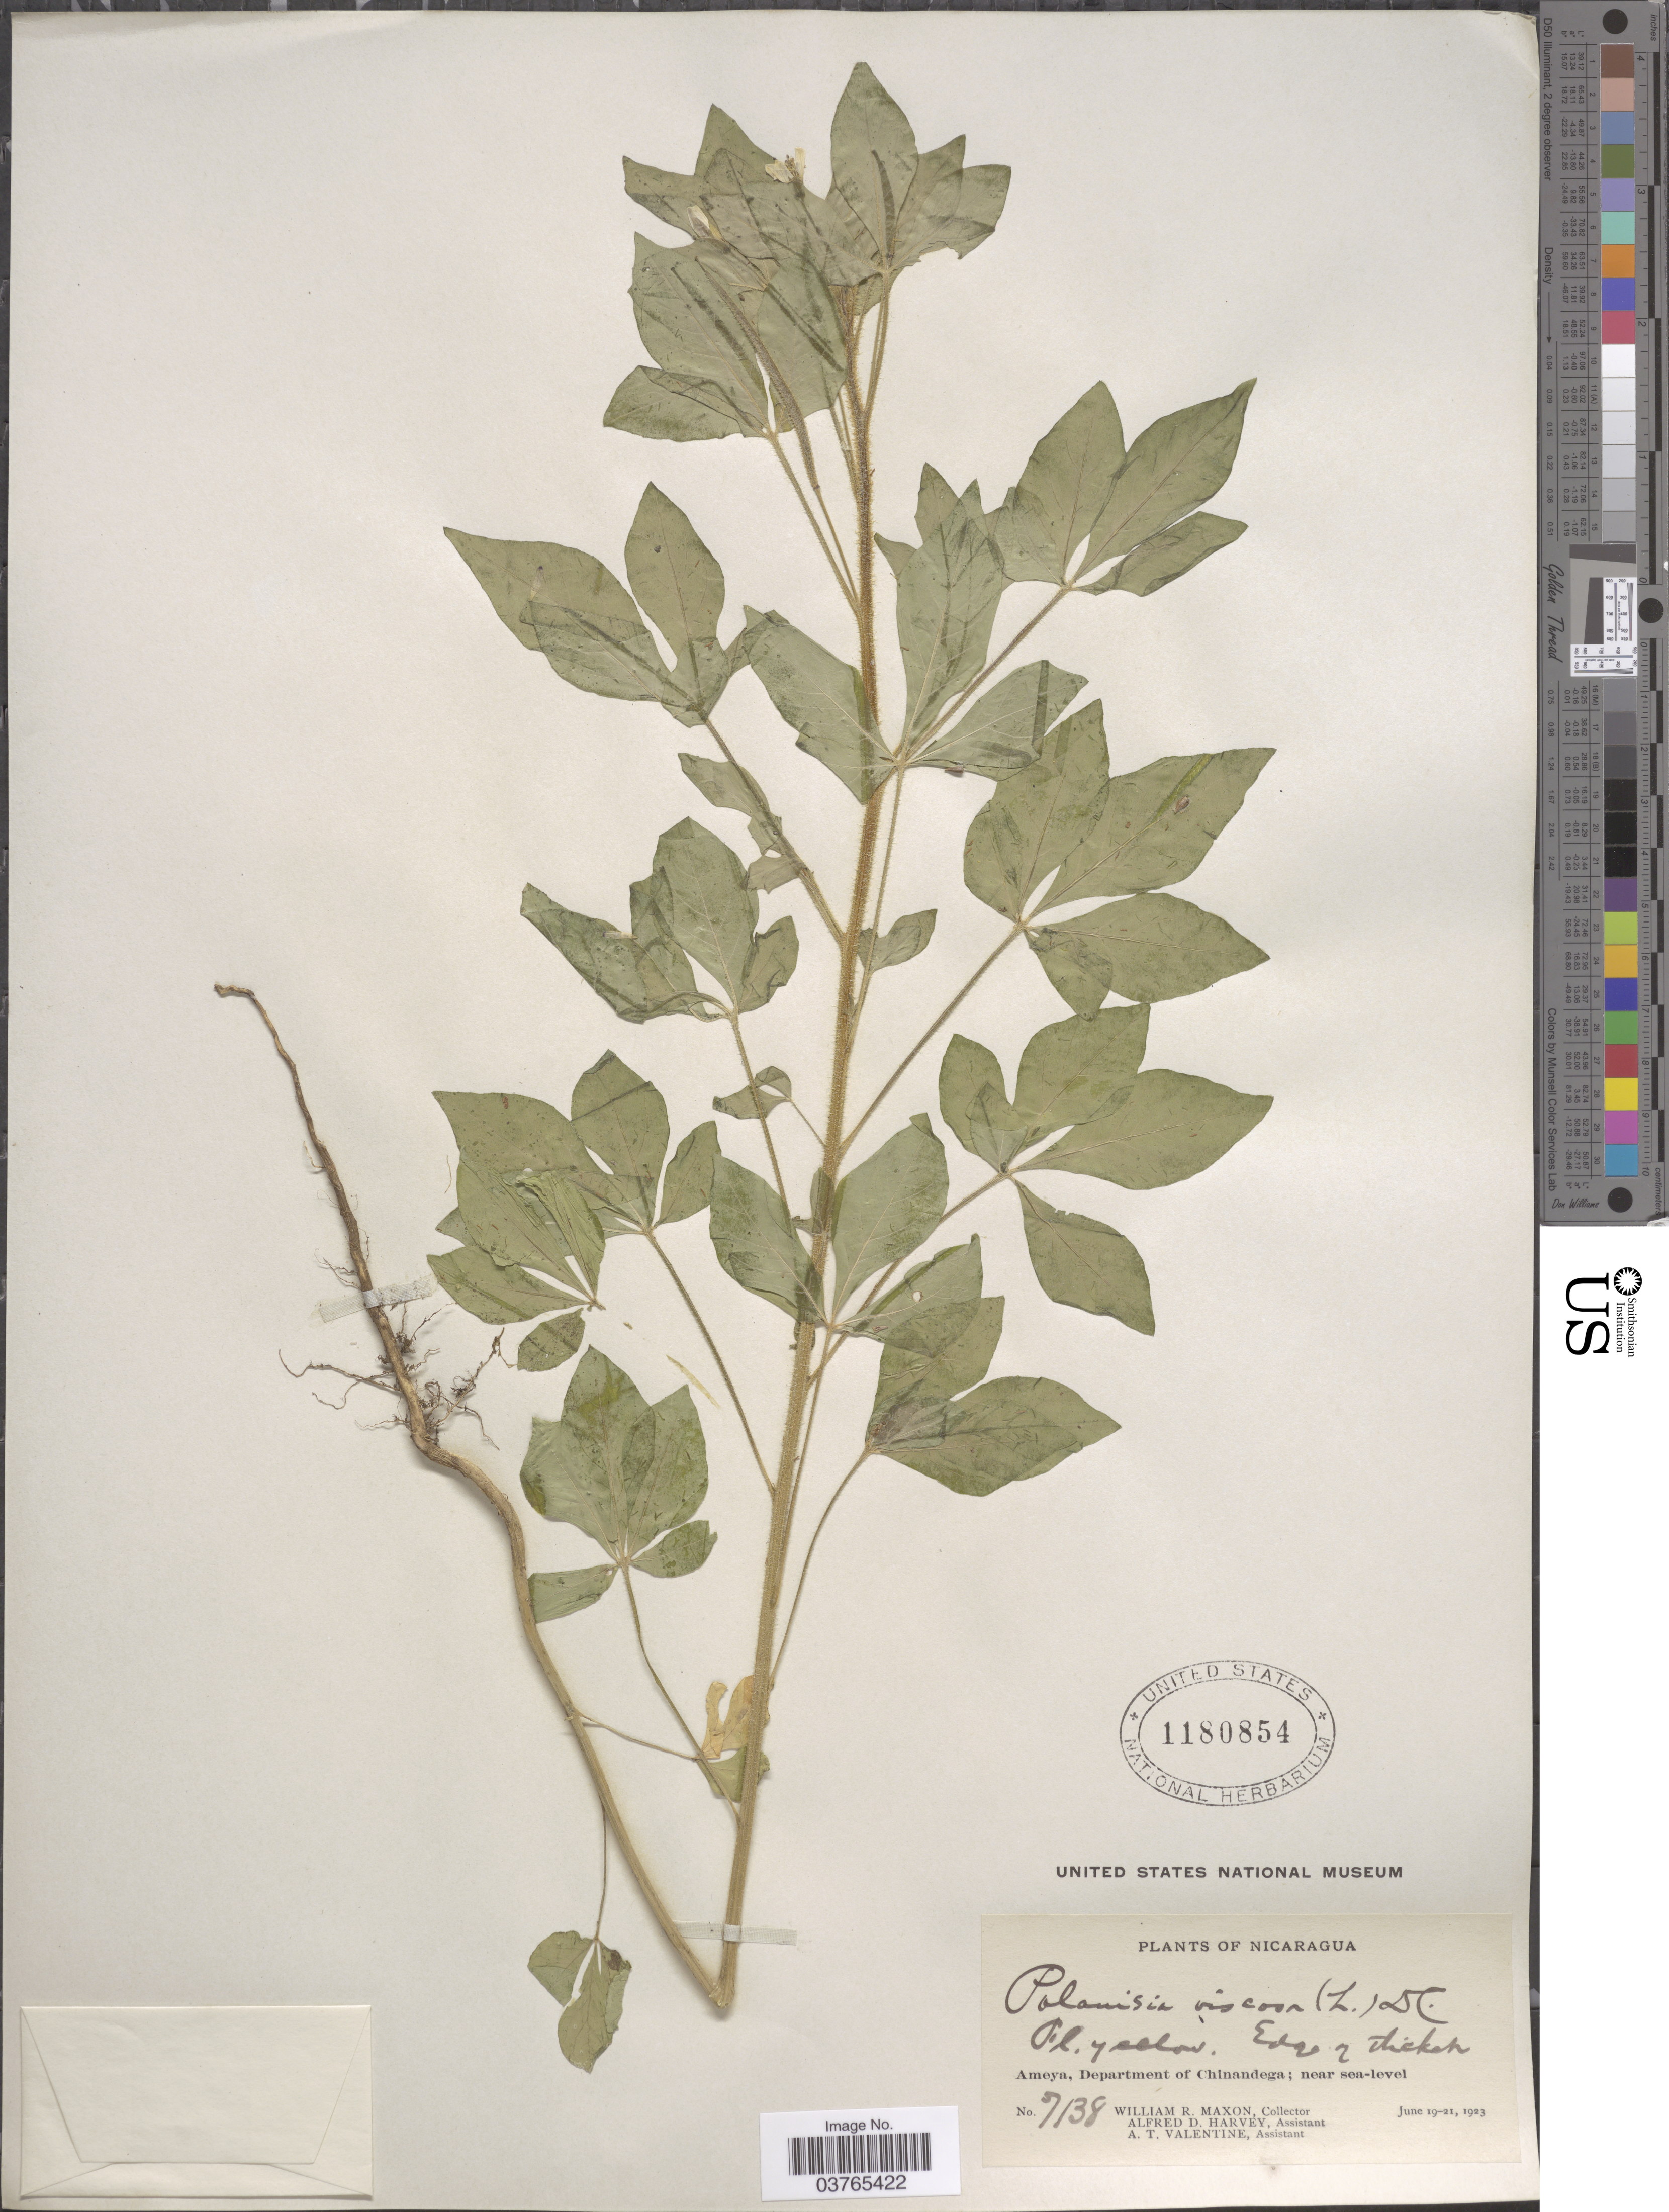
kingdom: Plantae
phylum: Tracheophyta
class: Magnoliopsida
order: Brassicales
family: Cleomaceae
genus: Arivela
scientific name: Arivela viscosa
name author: (L.) Raf.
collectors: W. R. Maxon, A. D. Harvey & A. Valentine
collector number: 7138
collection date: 1923-06-19/1923-06-21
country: Nicaragua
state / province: Chinandega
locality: Ameya, Department of Chinandega.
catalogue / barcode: US 1180854